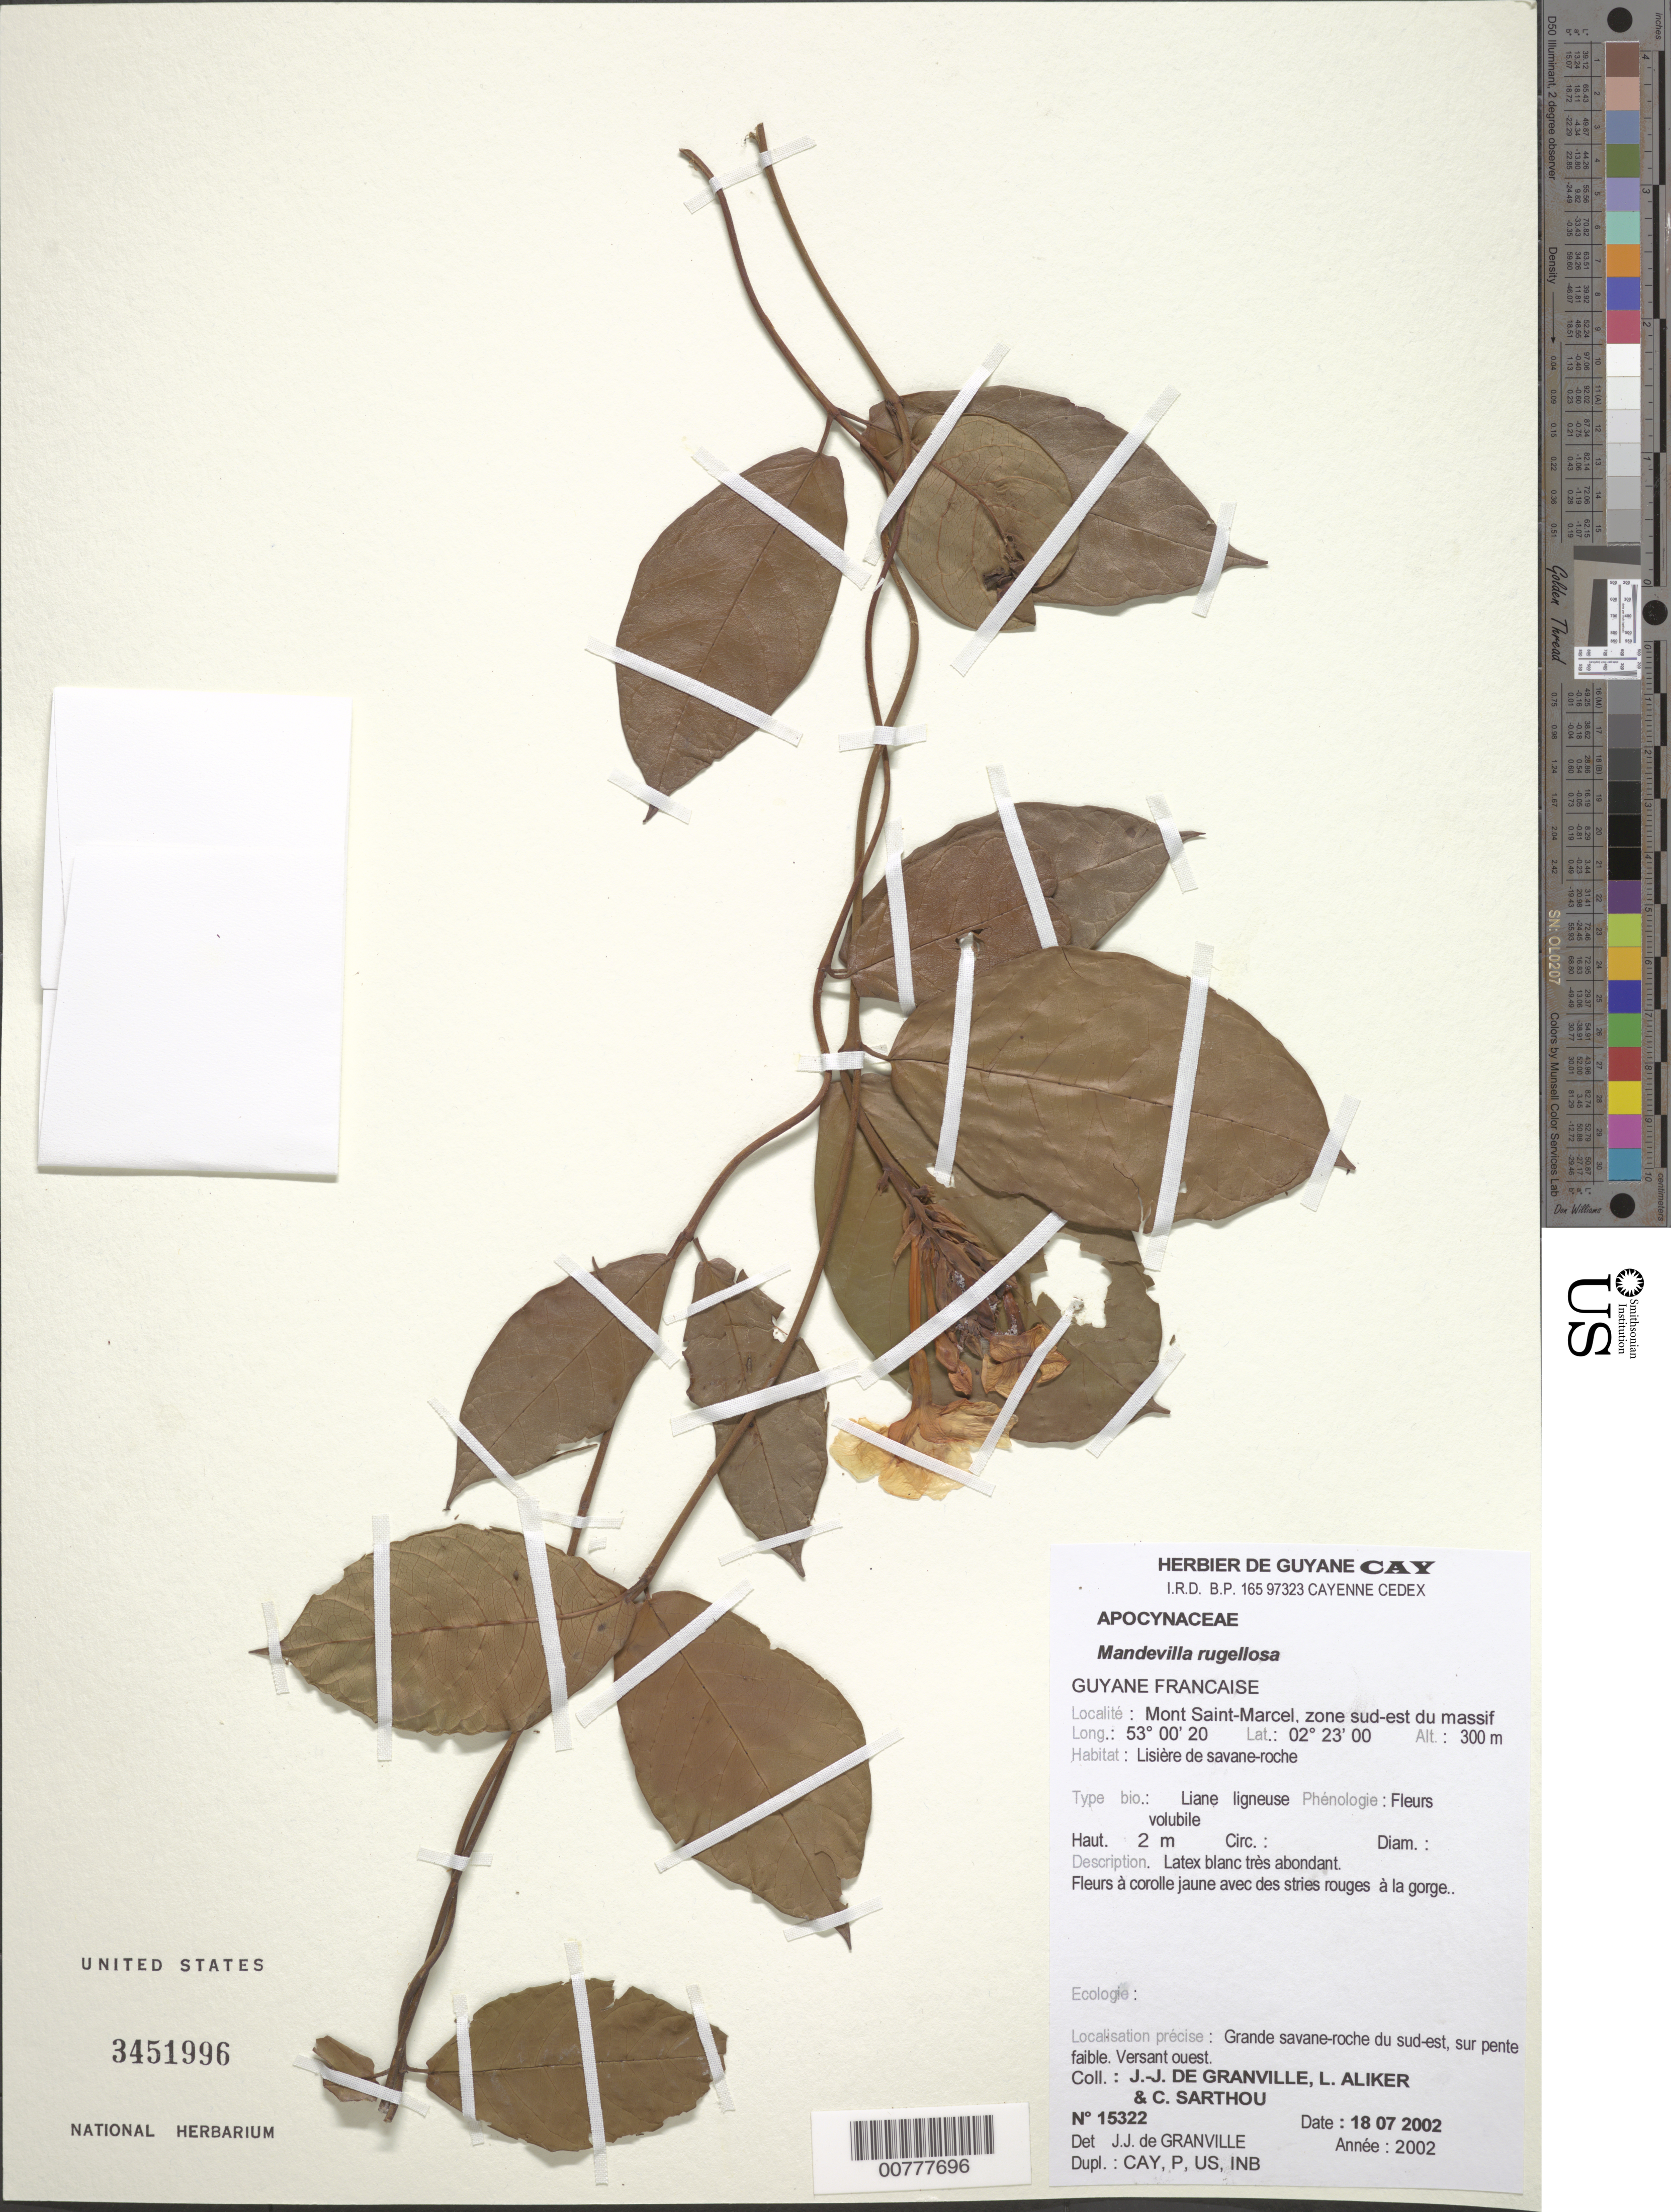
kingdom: Plantae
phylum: Tracheophyta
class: Magnoliopsida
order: Gentianales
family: Apocynaceae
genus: Mandevilla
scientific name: Mandevilla rugellosa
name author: (Rich.) L. Allorge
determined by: Crozier, F.; Aliker, L.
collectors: J.-J. de Granville, L. Aliker & C. Sarthou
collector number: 15322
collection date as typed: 18-Jul-02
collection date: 2002-07-18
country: French Guiana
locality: Mont Saint-Marcel, zone Sud-Est du massif, Bassin de l'Yaloupi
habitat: Lisière de savane-roche; Grande savane-roche du sud-est, sur pente faible; versant ouest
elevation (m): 300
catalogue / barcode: US 3451996